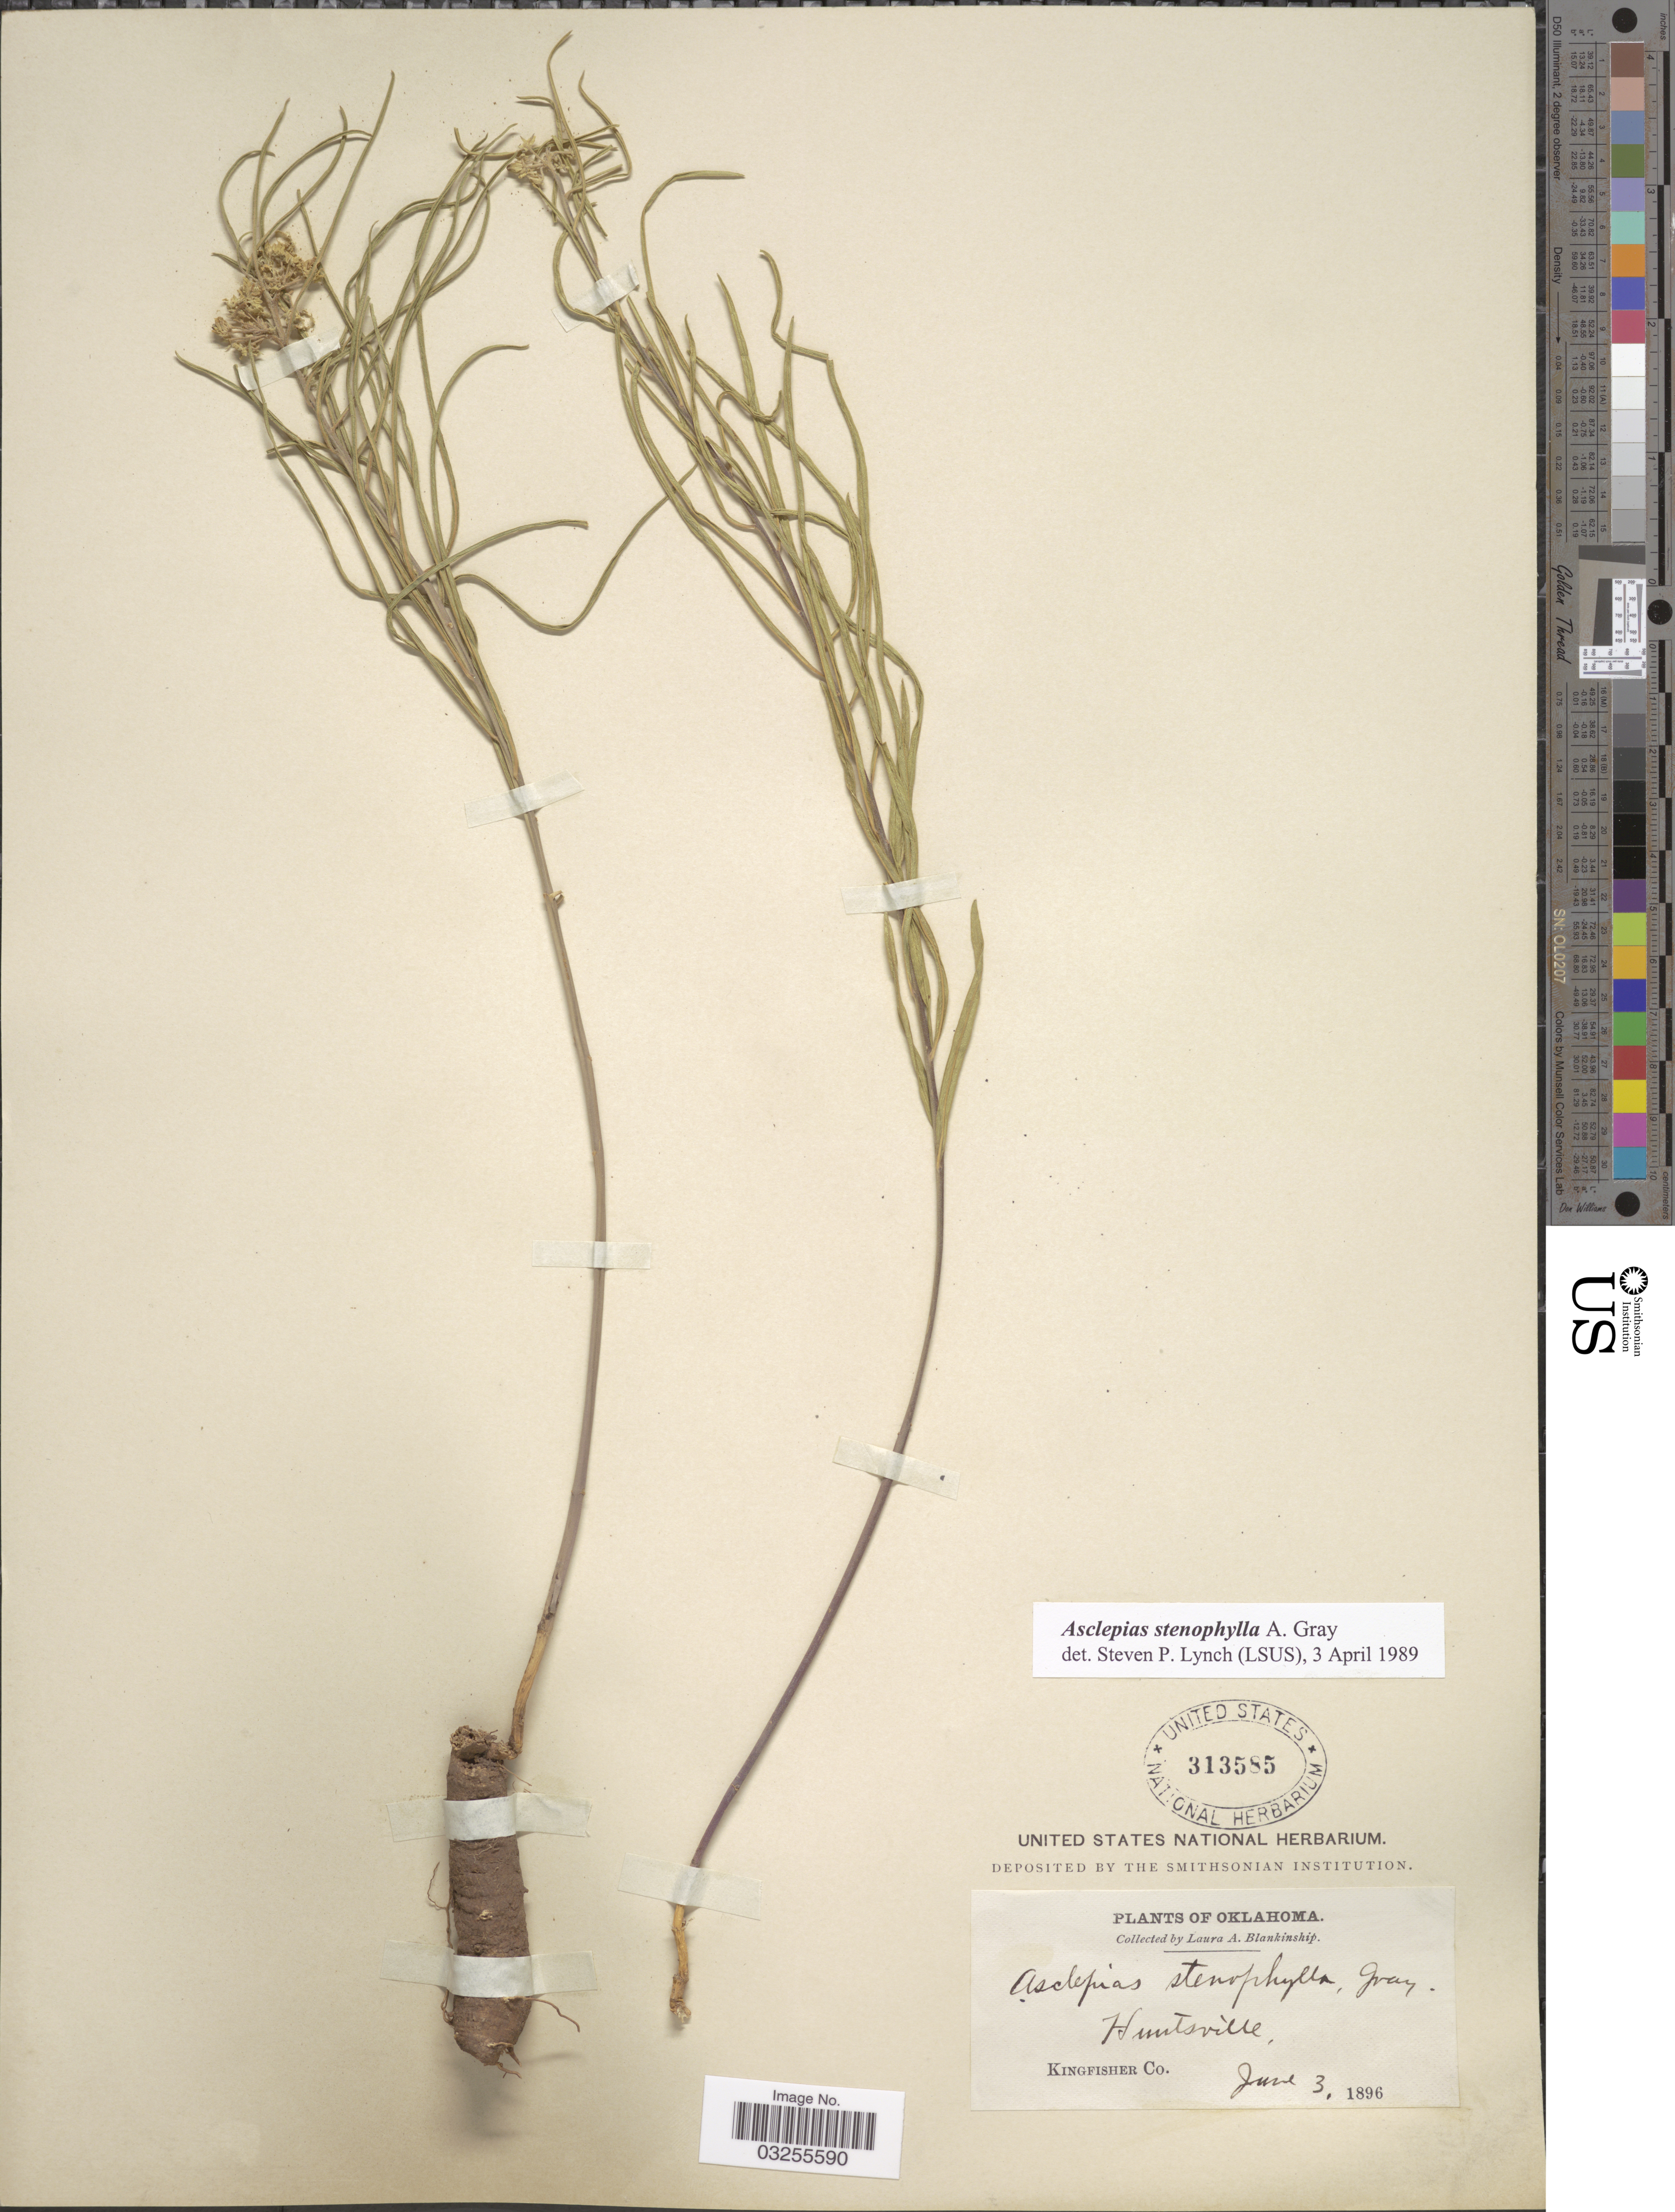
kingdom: Plantae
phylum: Tracheophyta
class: Magnoliopsida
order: Gentianales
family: Apocynaceae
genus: Asclepias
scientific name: Asclepias stenophylla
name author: A. Gray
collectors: L. A. Blankinship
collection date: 1896-06-03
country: United States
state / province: Oklahoma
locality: Huntsville. Kingfisher Co.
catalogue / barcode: US 313585